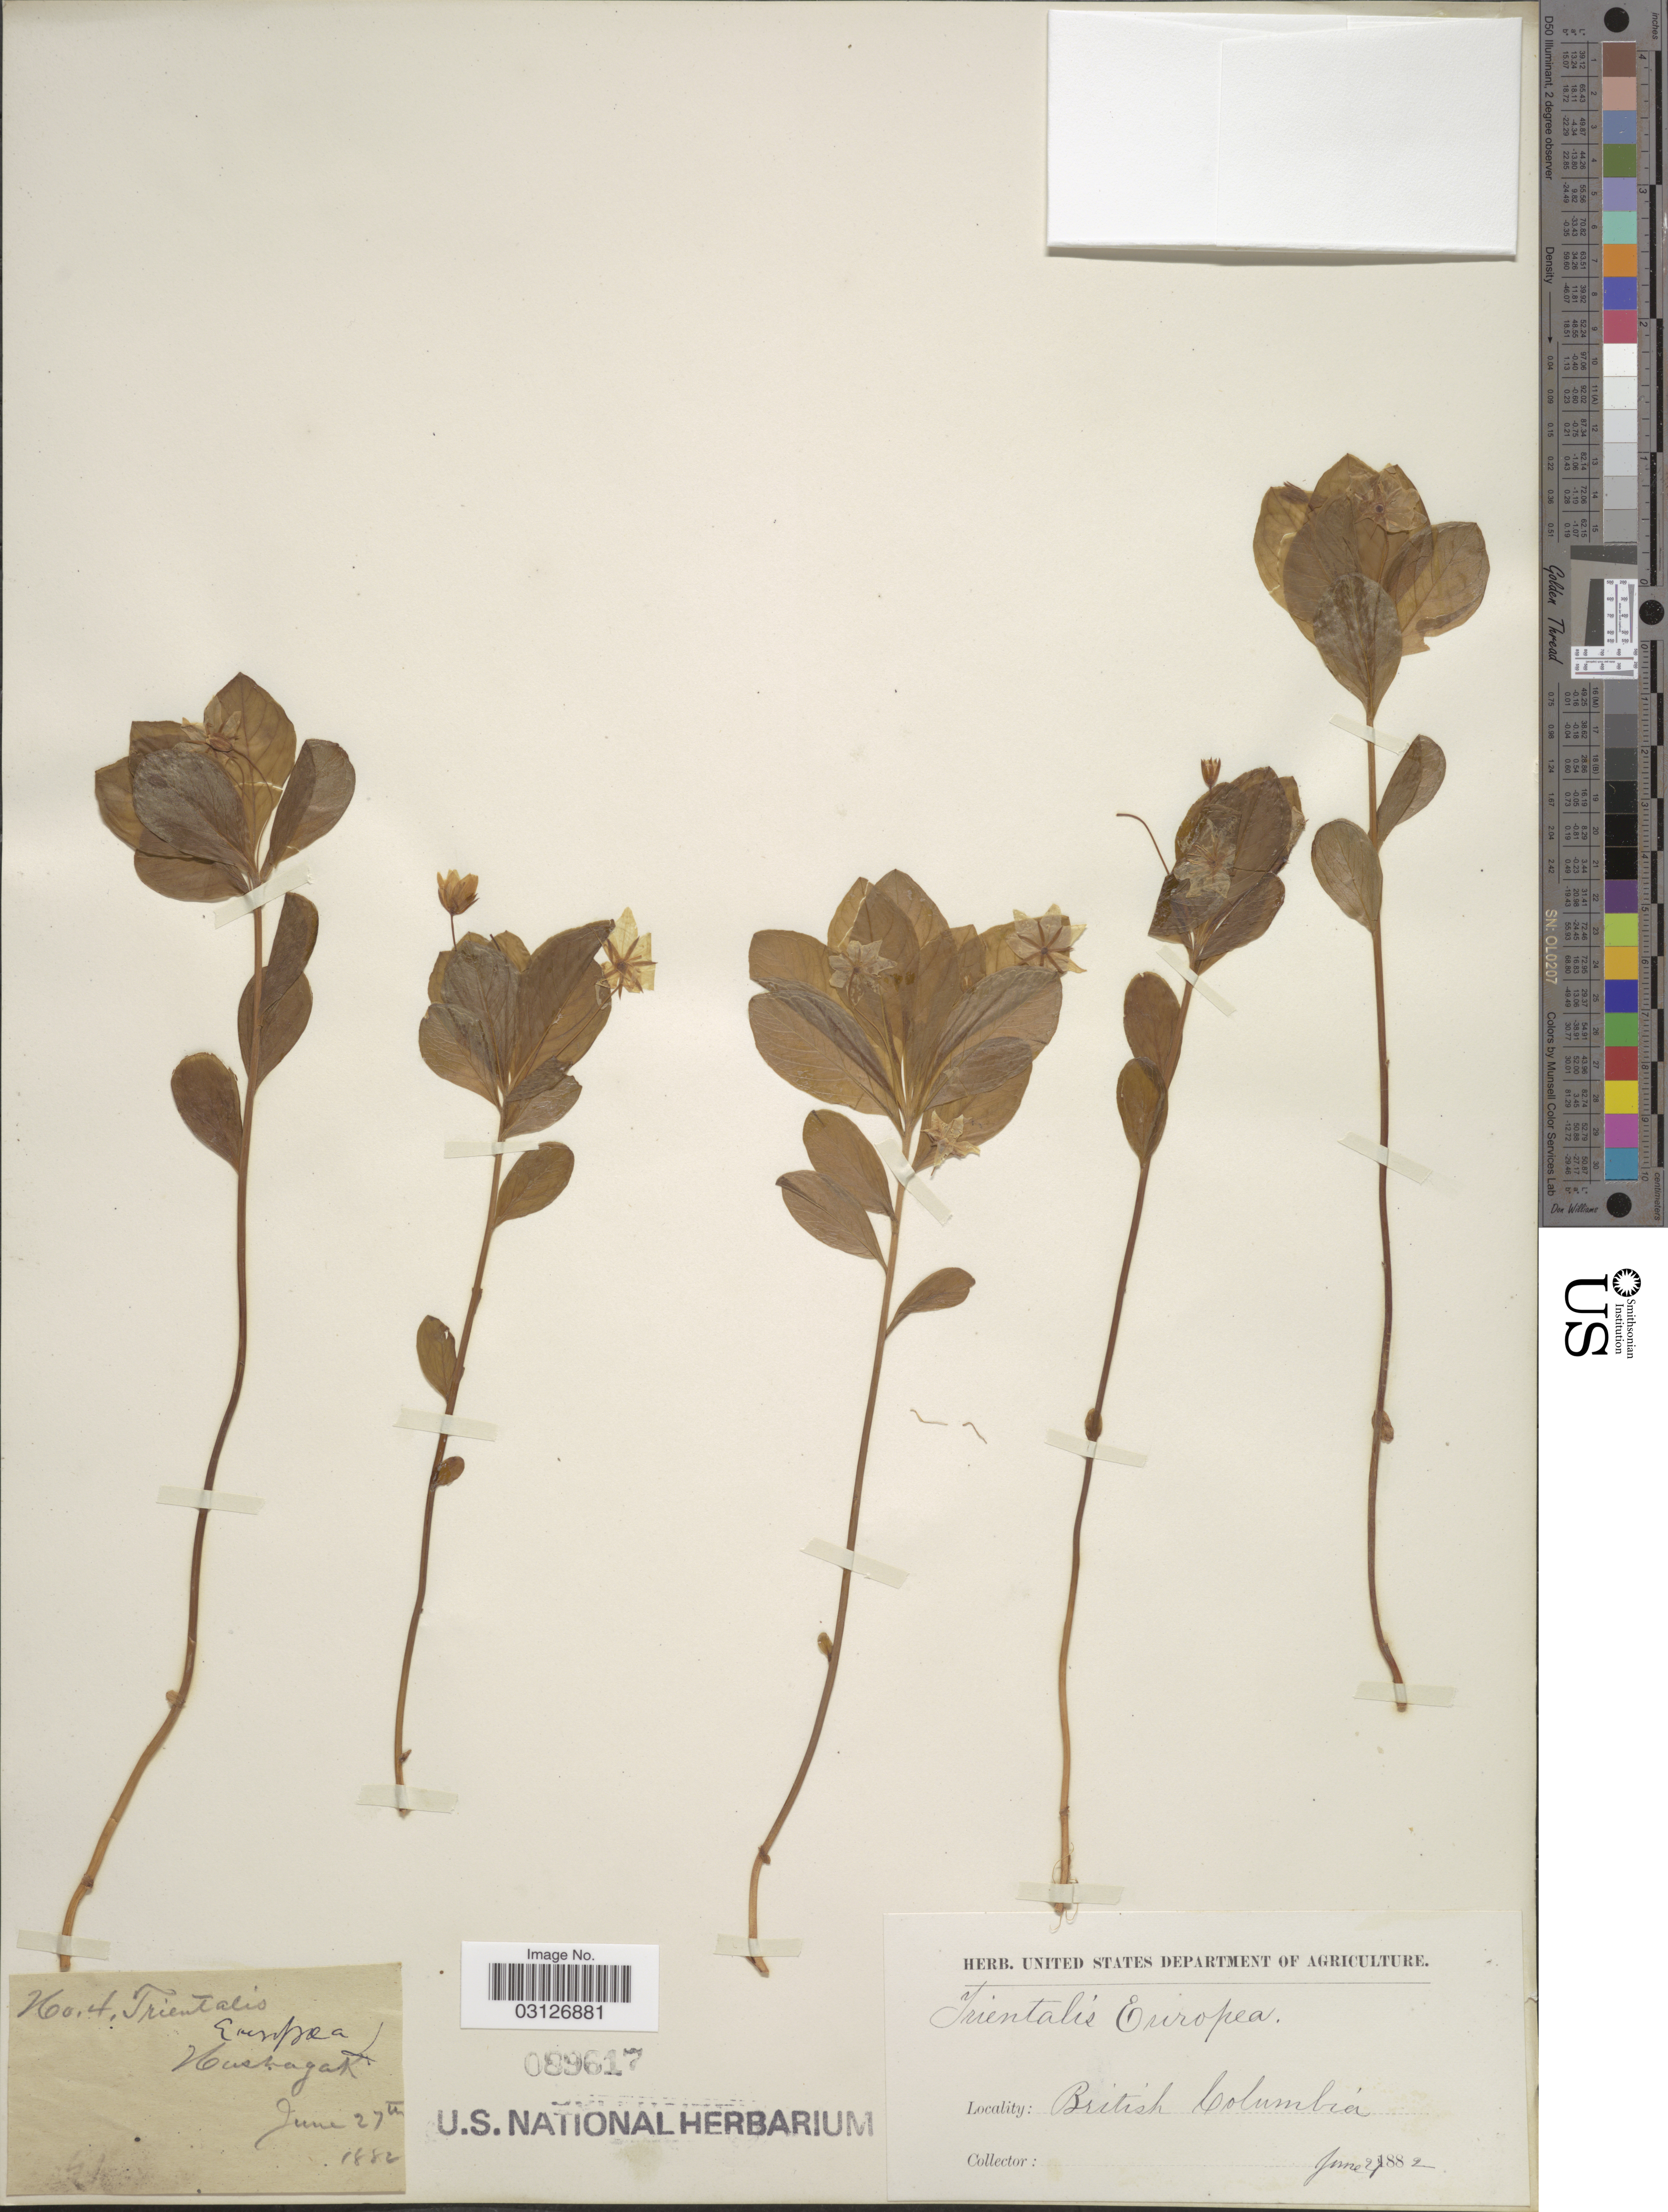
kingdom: Plantae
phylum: Tracheophyta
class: Magnoliopsida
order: Ericales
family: Primulaceae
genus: Trientalis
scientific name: Trientalis arctica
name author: Fisch. ex Hook.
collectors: ex herb. U. S. Department of Agriculture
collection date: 1882-06-27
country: Canada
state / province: British Columbia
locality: Nushagak.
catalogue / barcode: US 89617